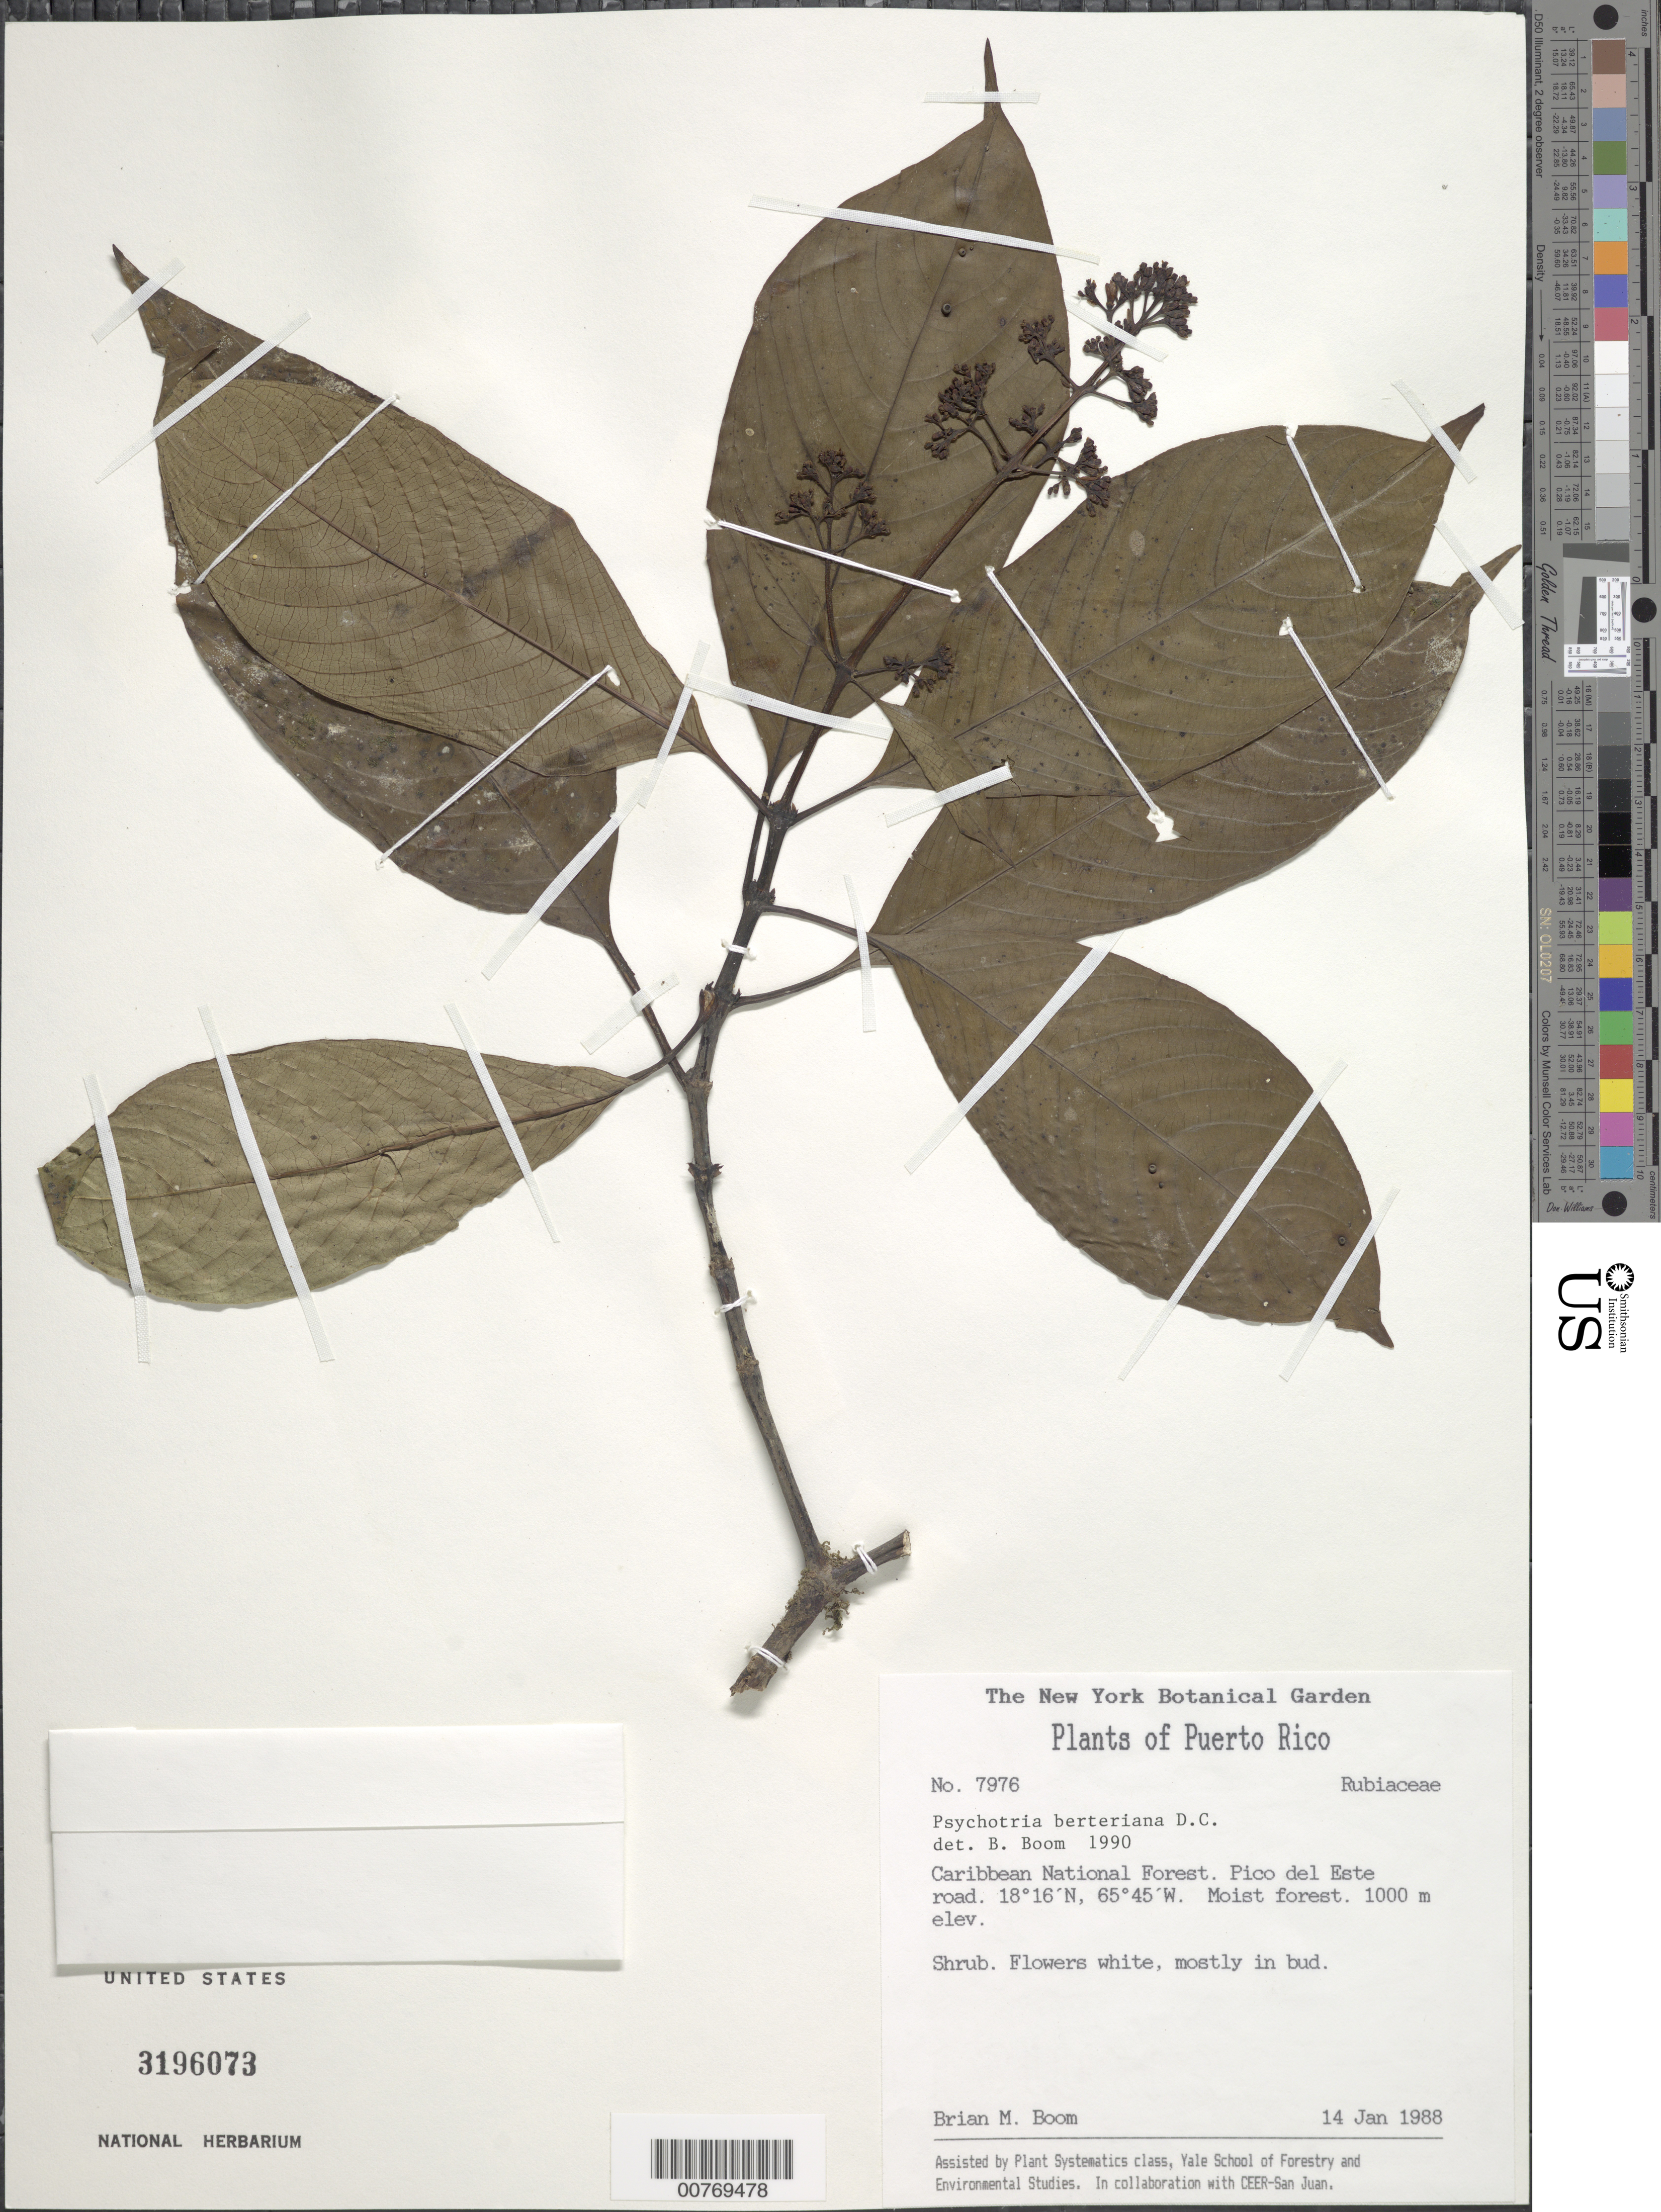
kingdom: Plantae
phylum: Tracheophyta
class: Magnoliopsida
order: Gentianales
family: Rubiaceae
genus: Psychotria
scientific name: Psychotria berteroana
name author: DC.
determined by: Boom, B. M.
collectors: B. M. Boom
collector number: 7976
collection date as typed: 14 Jan 1988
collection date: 1988-01-14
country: Puerto Rico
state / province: Luquillo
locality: Caribbean National Forest. Pico del Este road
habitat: Moist forest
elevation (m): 1000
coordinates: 18.26666667, -65.75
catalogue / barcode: US 3196073